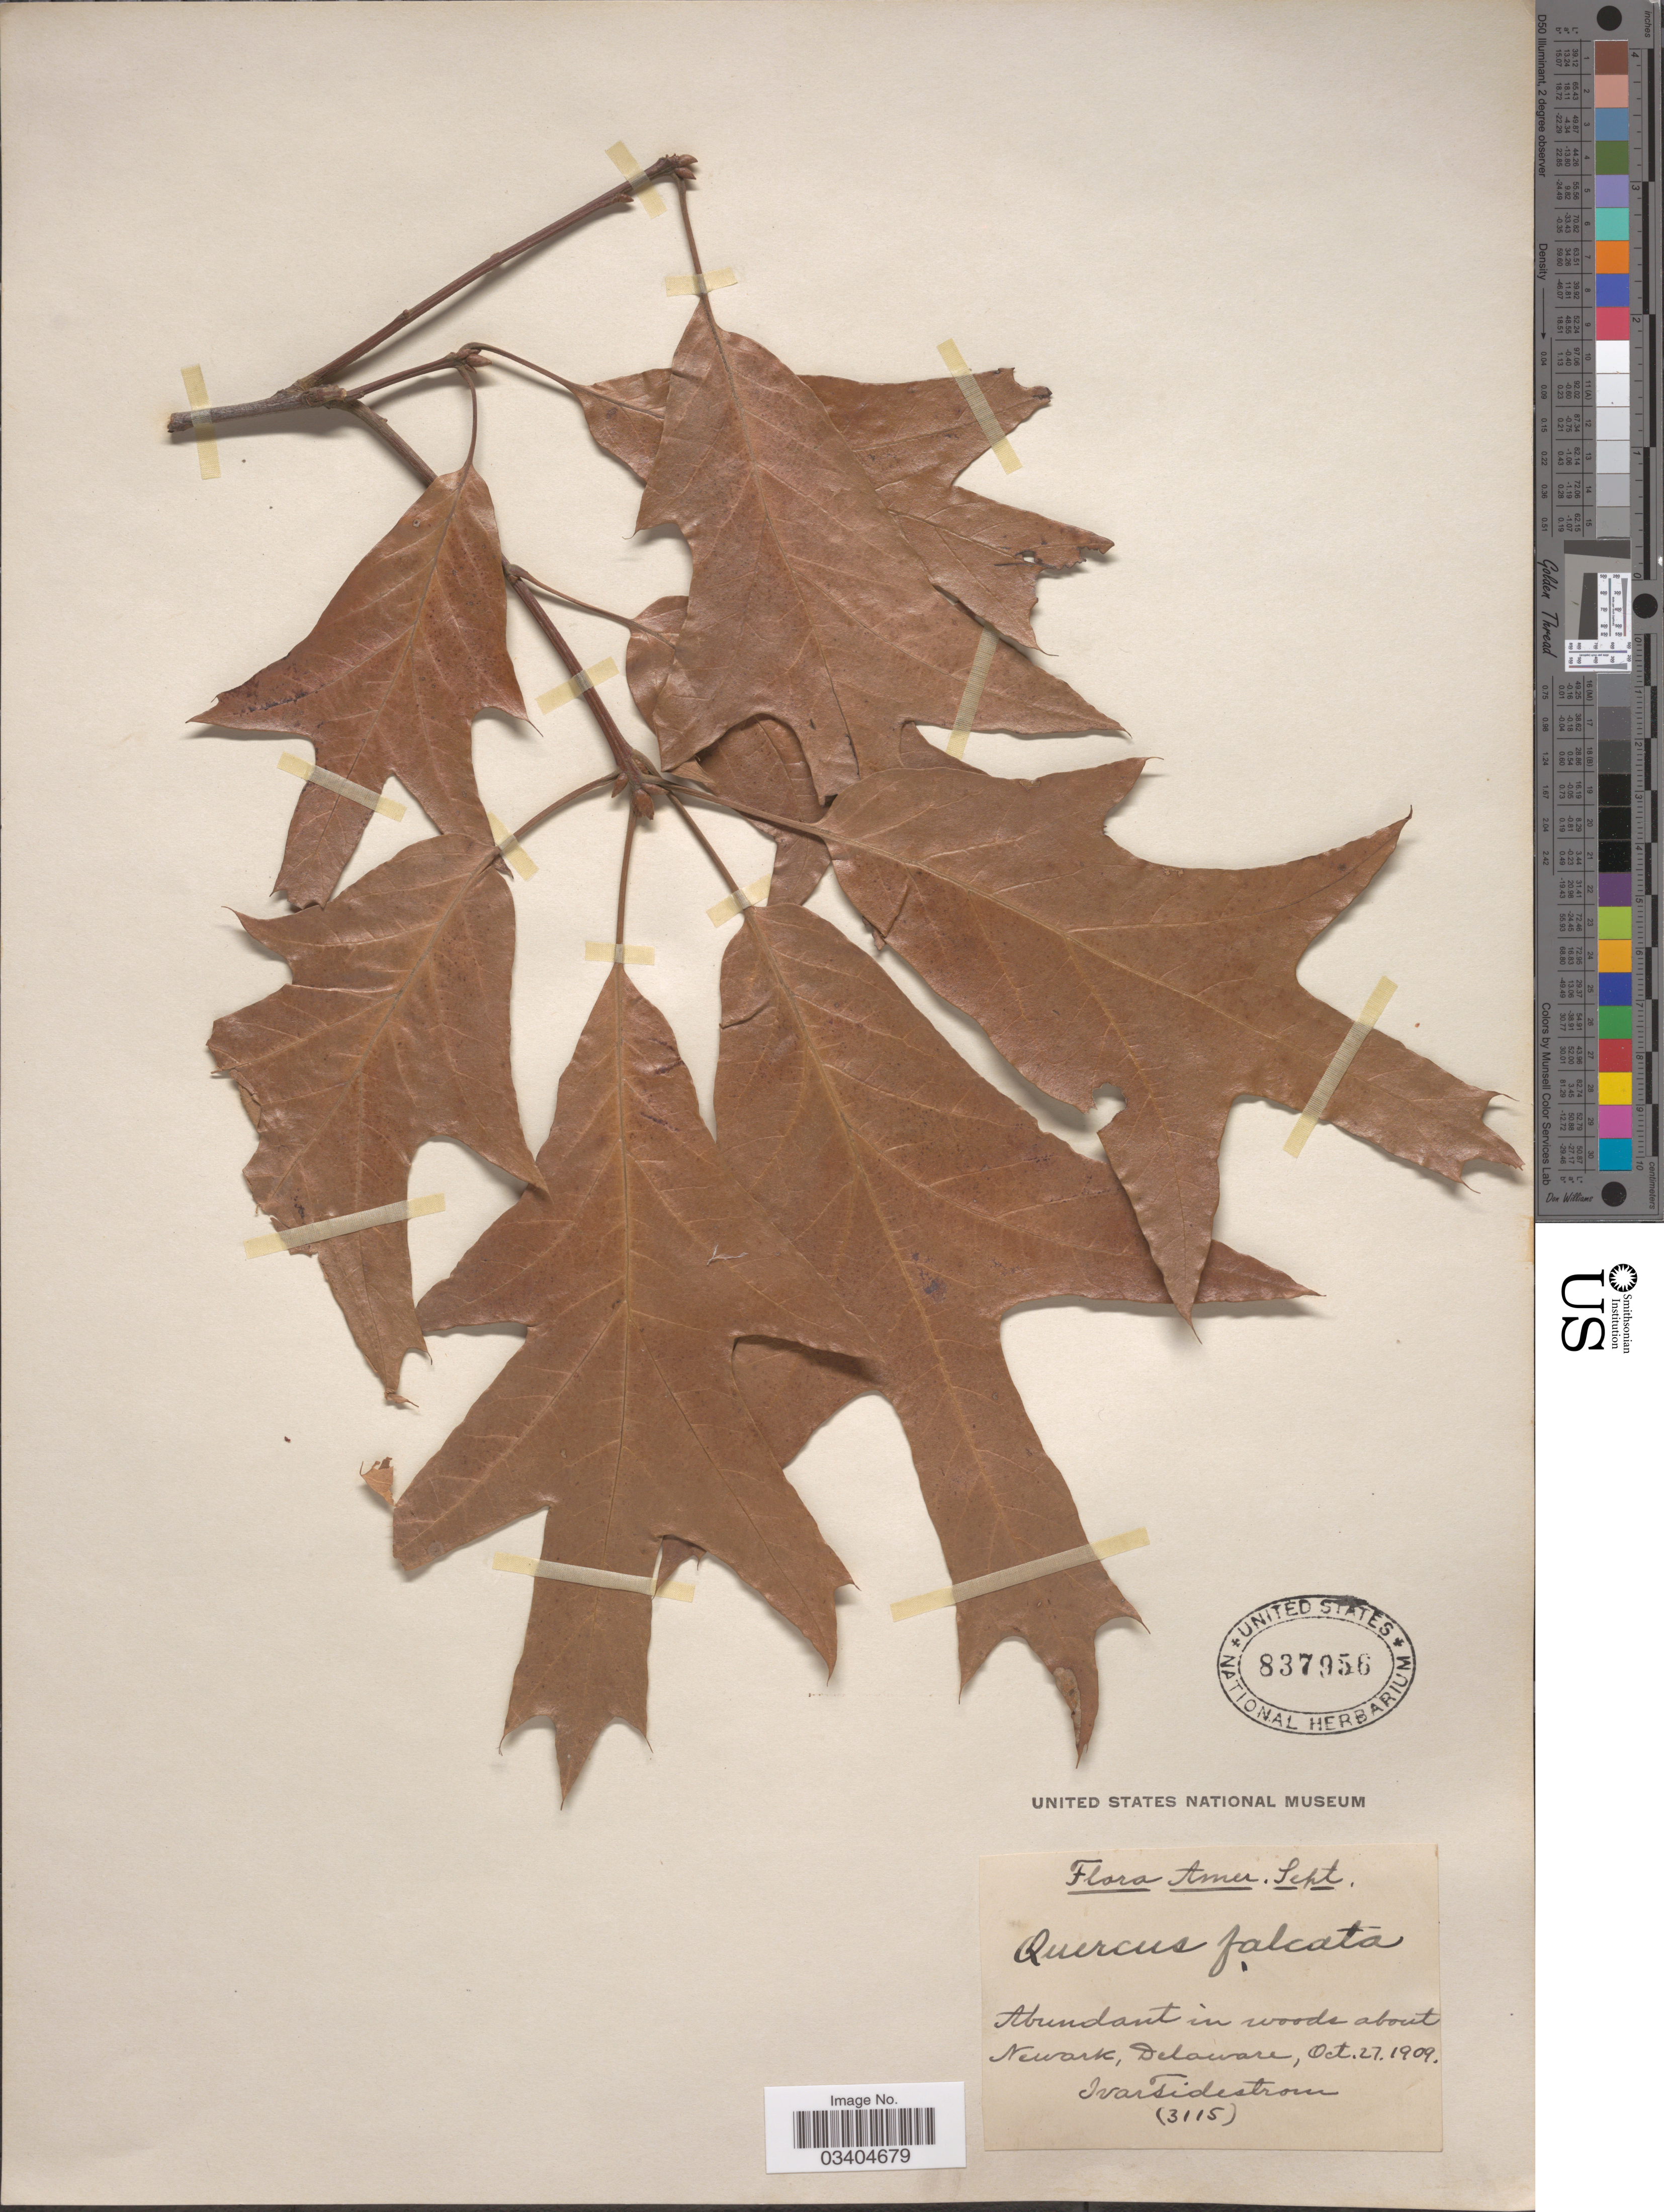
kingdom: Plantae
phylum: Tracheophyta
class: Magnoliopsida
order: Fagales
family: Fagaceae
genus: Quercus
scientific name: Quercus falcata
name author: Michx.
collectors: I. F. Tidestrom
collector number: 3115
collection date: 1909-10-27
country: United States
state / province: Delaware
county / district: New Castle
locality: Abundant in woods about Newark.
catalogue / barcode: US 837956